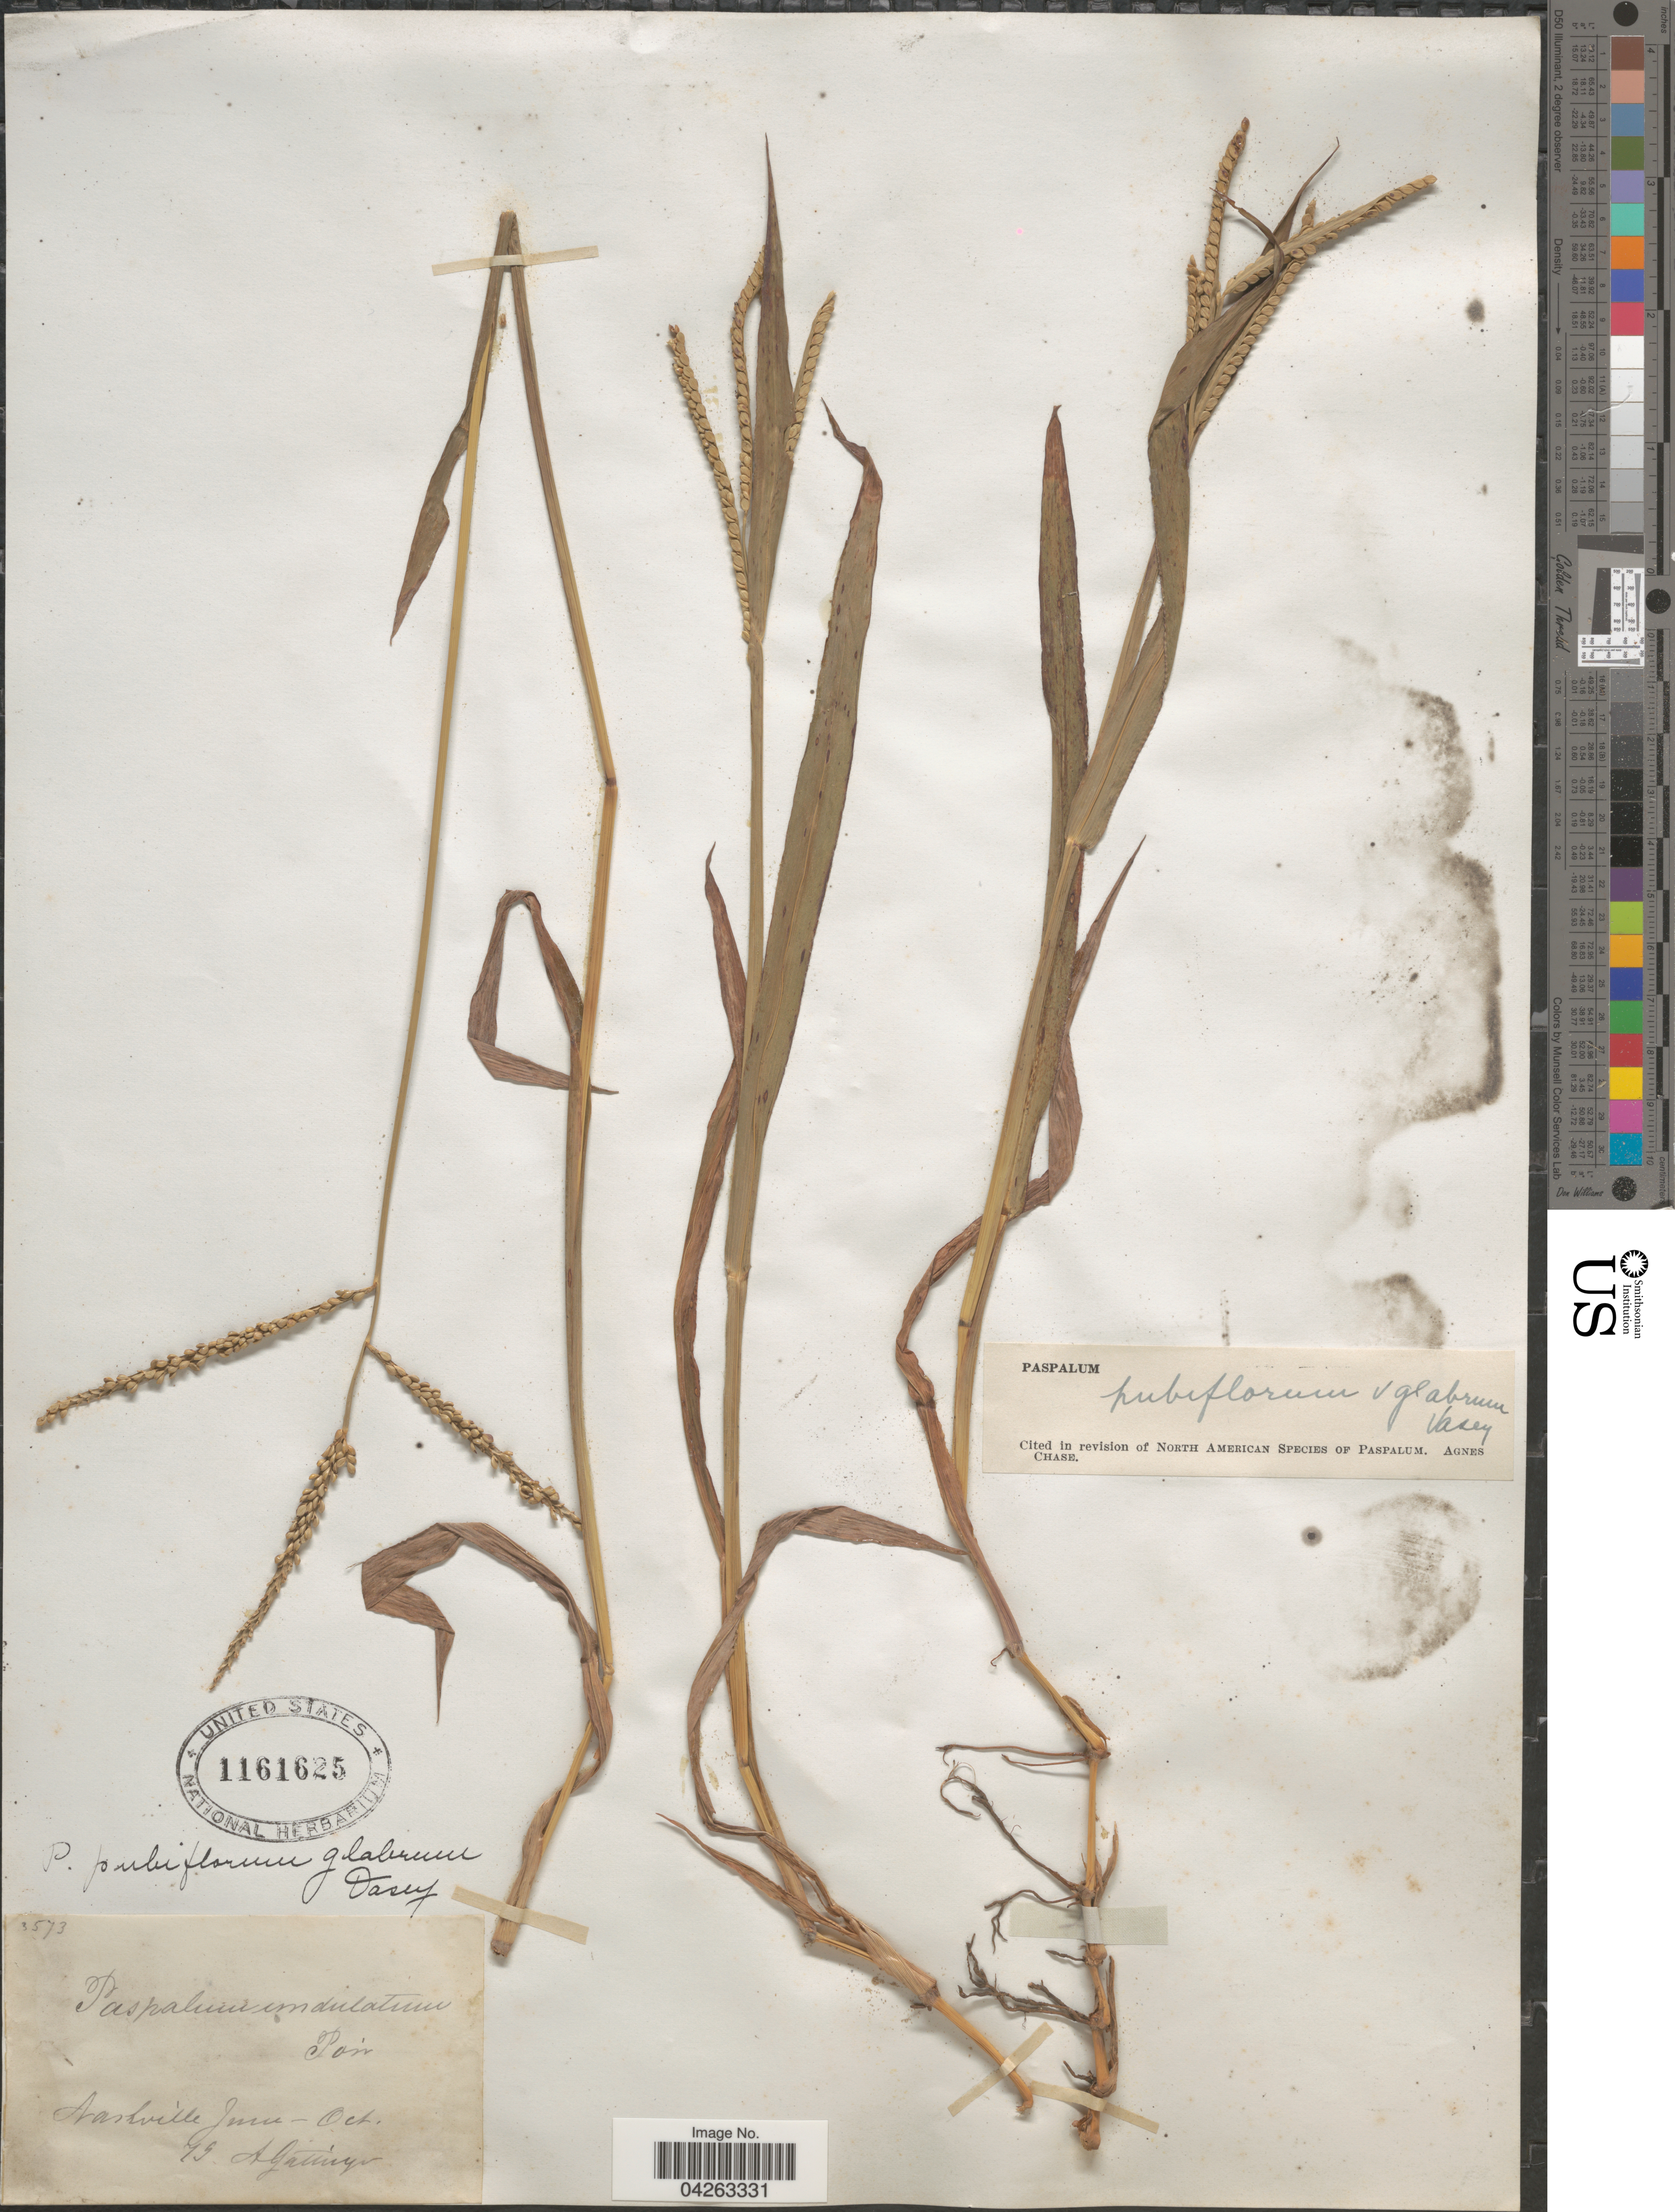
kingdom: Plantae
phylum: Tracheophyta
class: Liliopsida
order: Poales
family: Poaceae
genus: Paspalum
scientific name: Paspalum pubiflorum var. glabrum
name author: Vasey ex Scribn.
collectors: A. Gattinger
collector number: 79*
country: United States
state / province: Tennessee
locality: Nashville.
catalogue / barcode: US 1161625